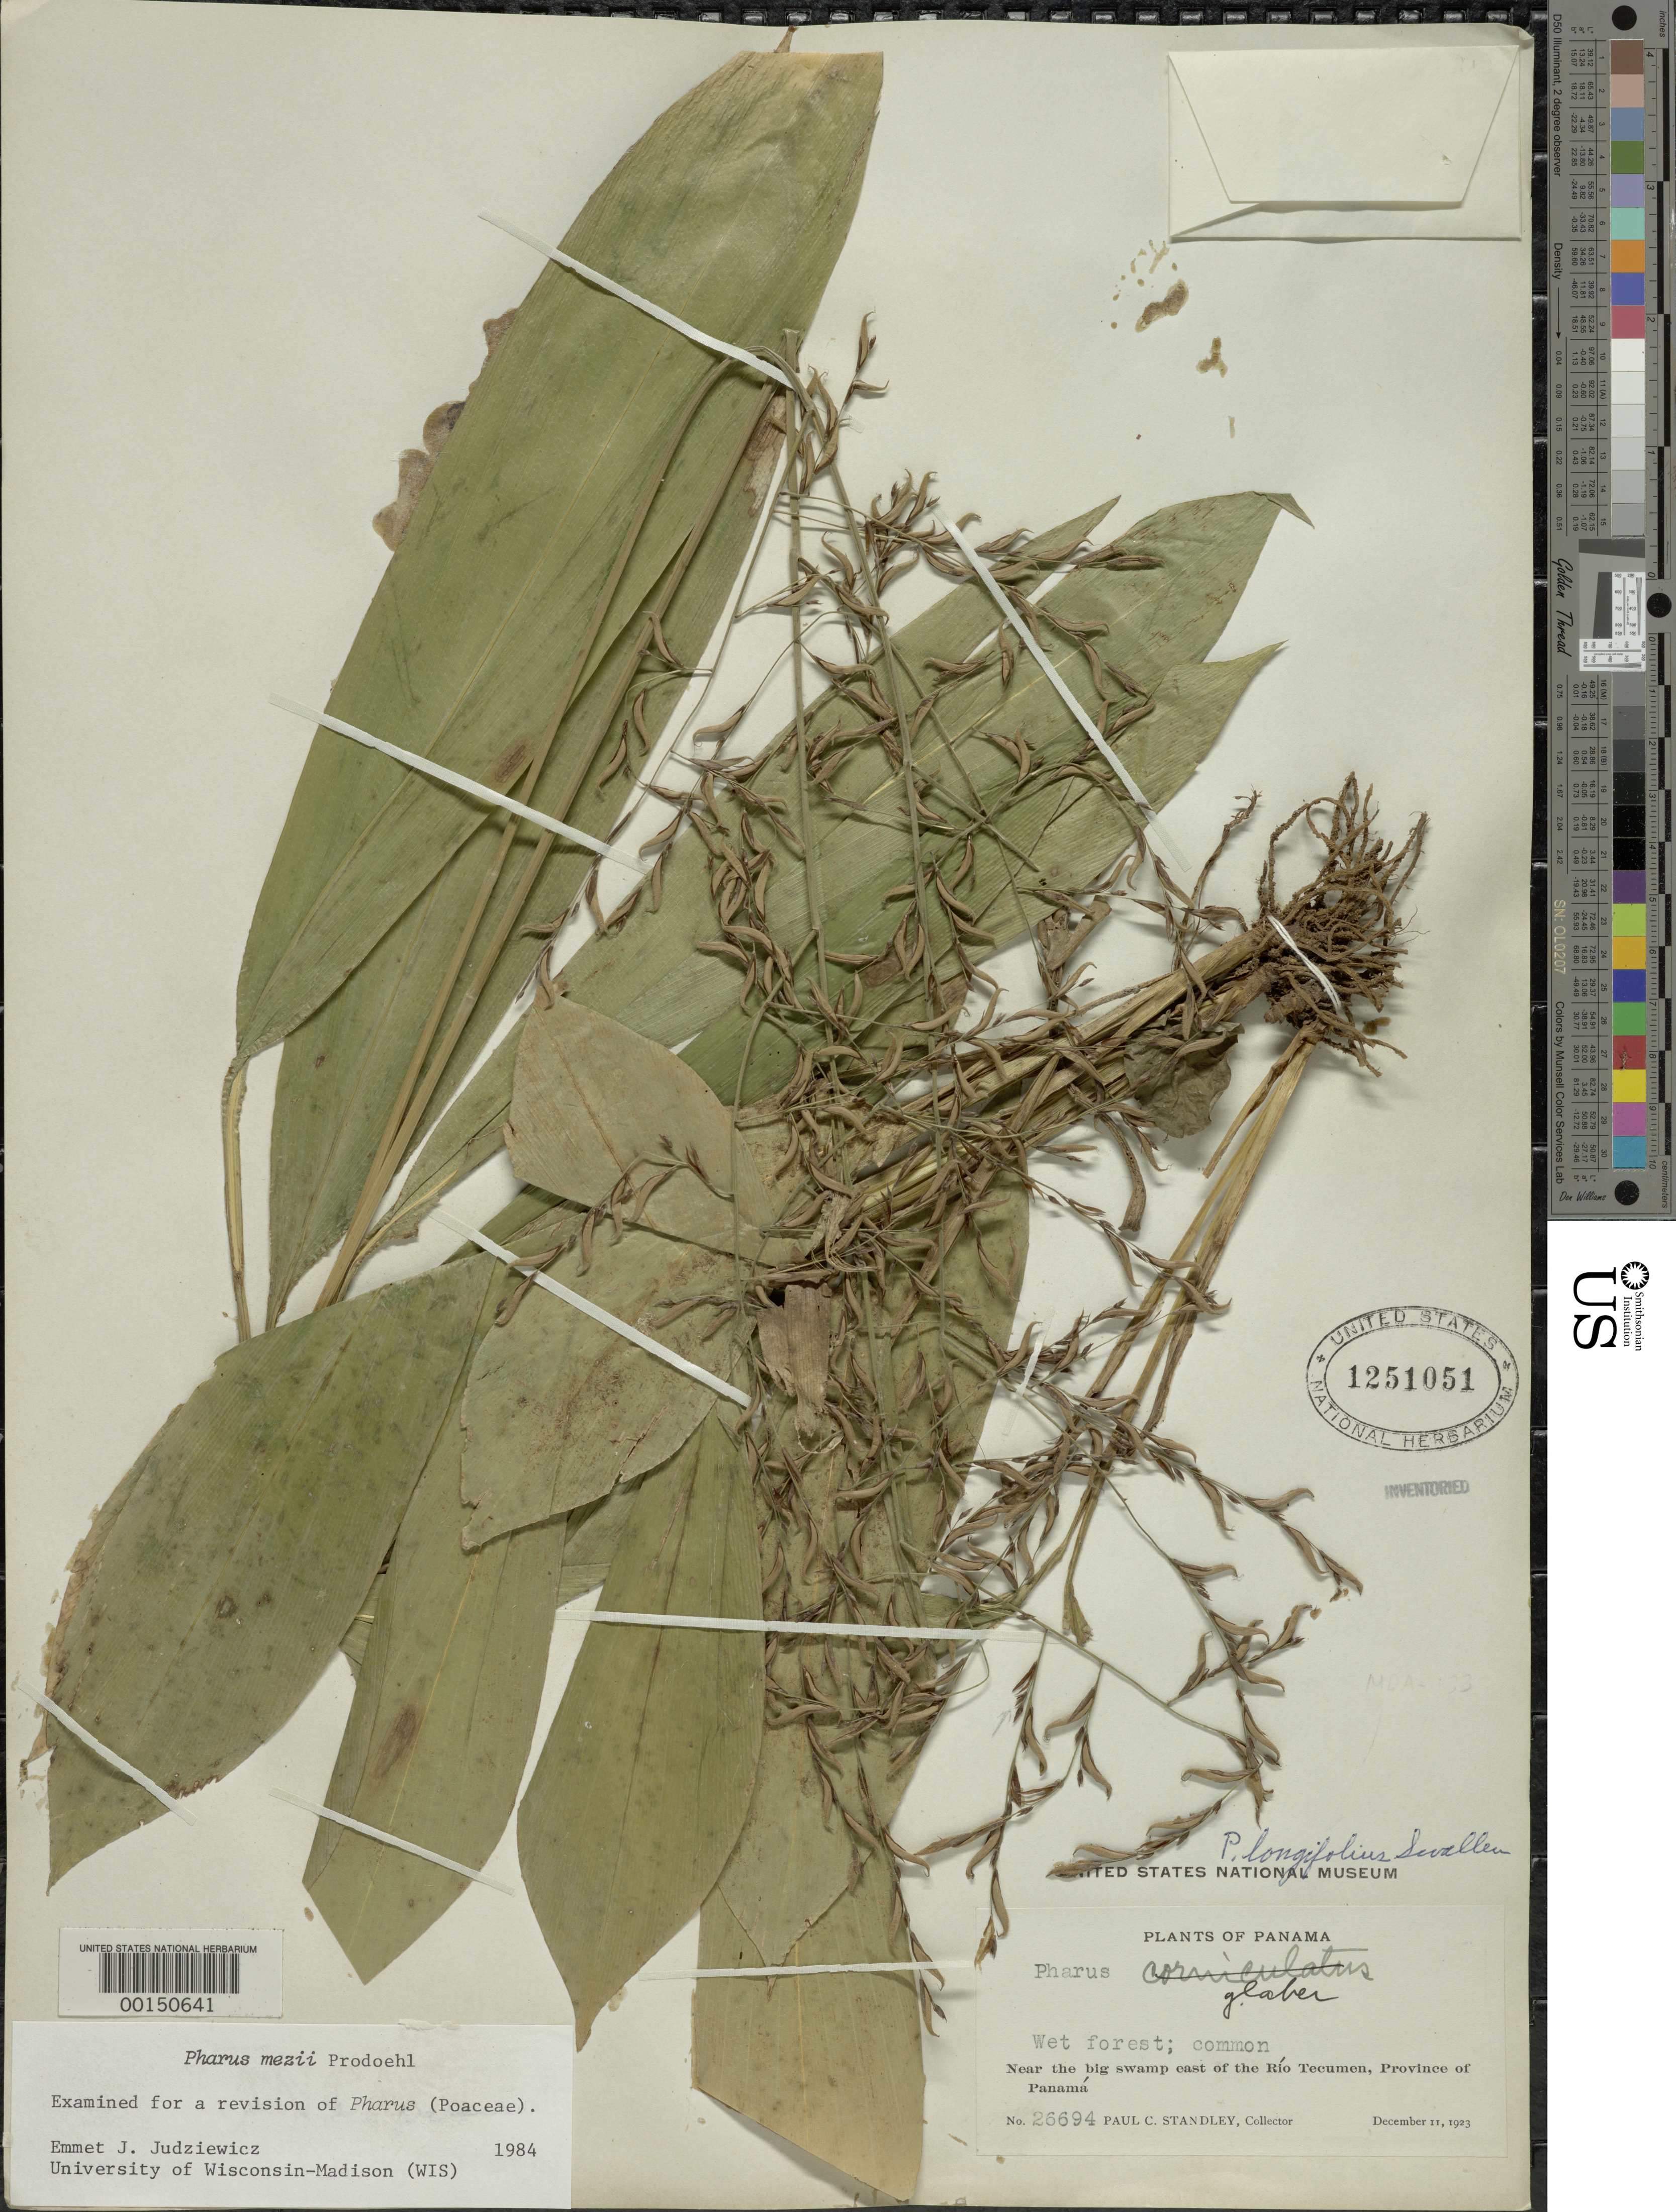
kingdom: Plantae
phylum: Tracheophyta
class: Liliopsida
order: Poales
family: Poaceae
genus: Pharus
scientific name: Pharus mezii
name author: Prod.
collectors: P. C. Standley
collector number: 26694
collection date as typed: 11 Dec 1923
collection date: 1923-12-11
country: Panama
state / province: Panamá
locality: Rio Tecumen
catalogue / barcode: US 1251051